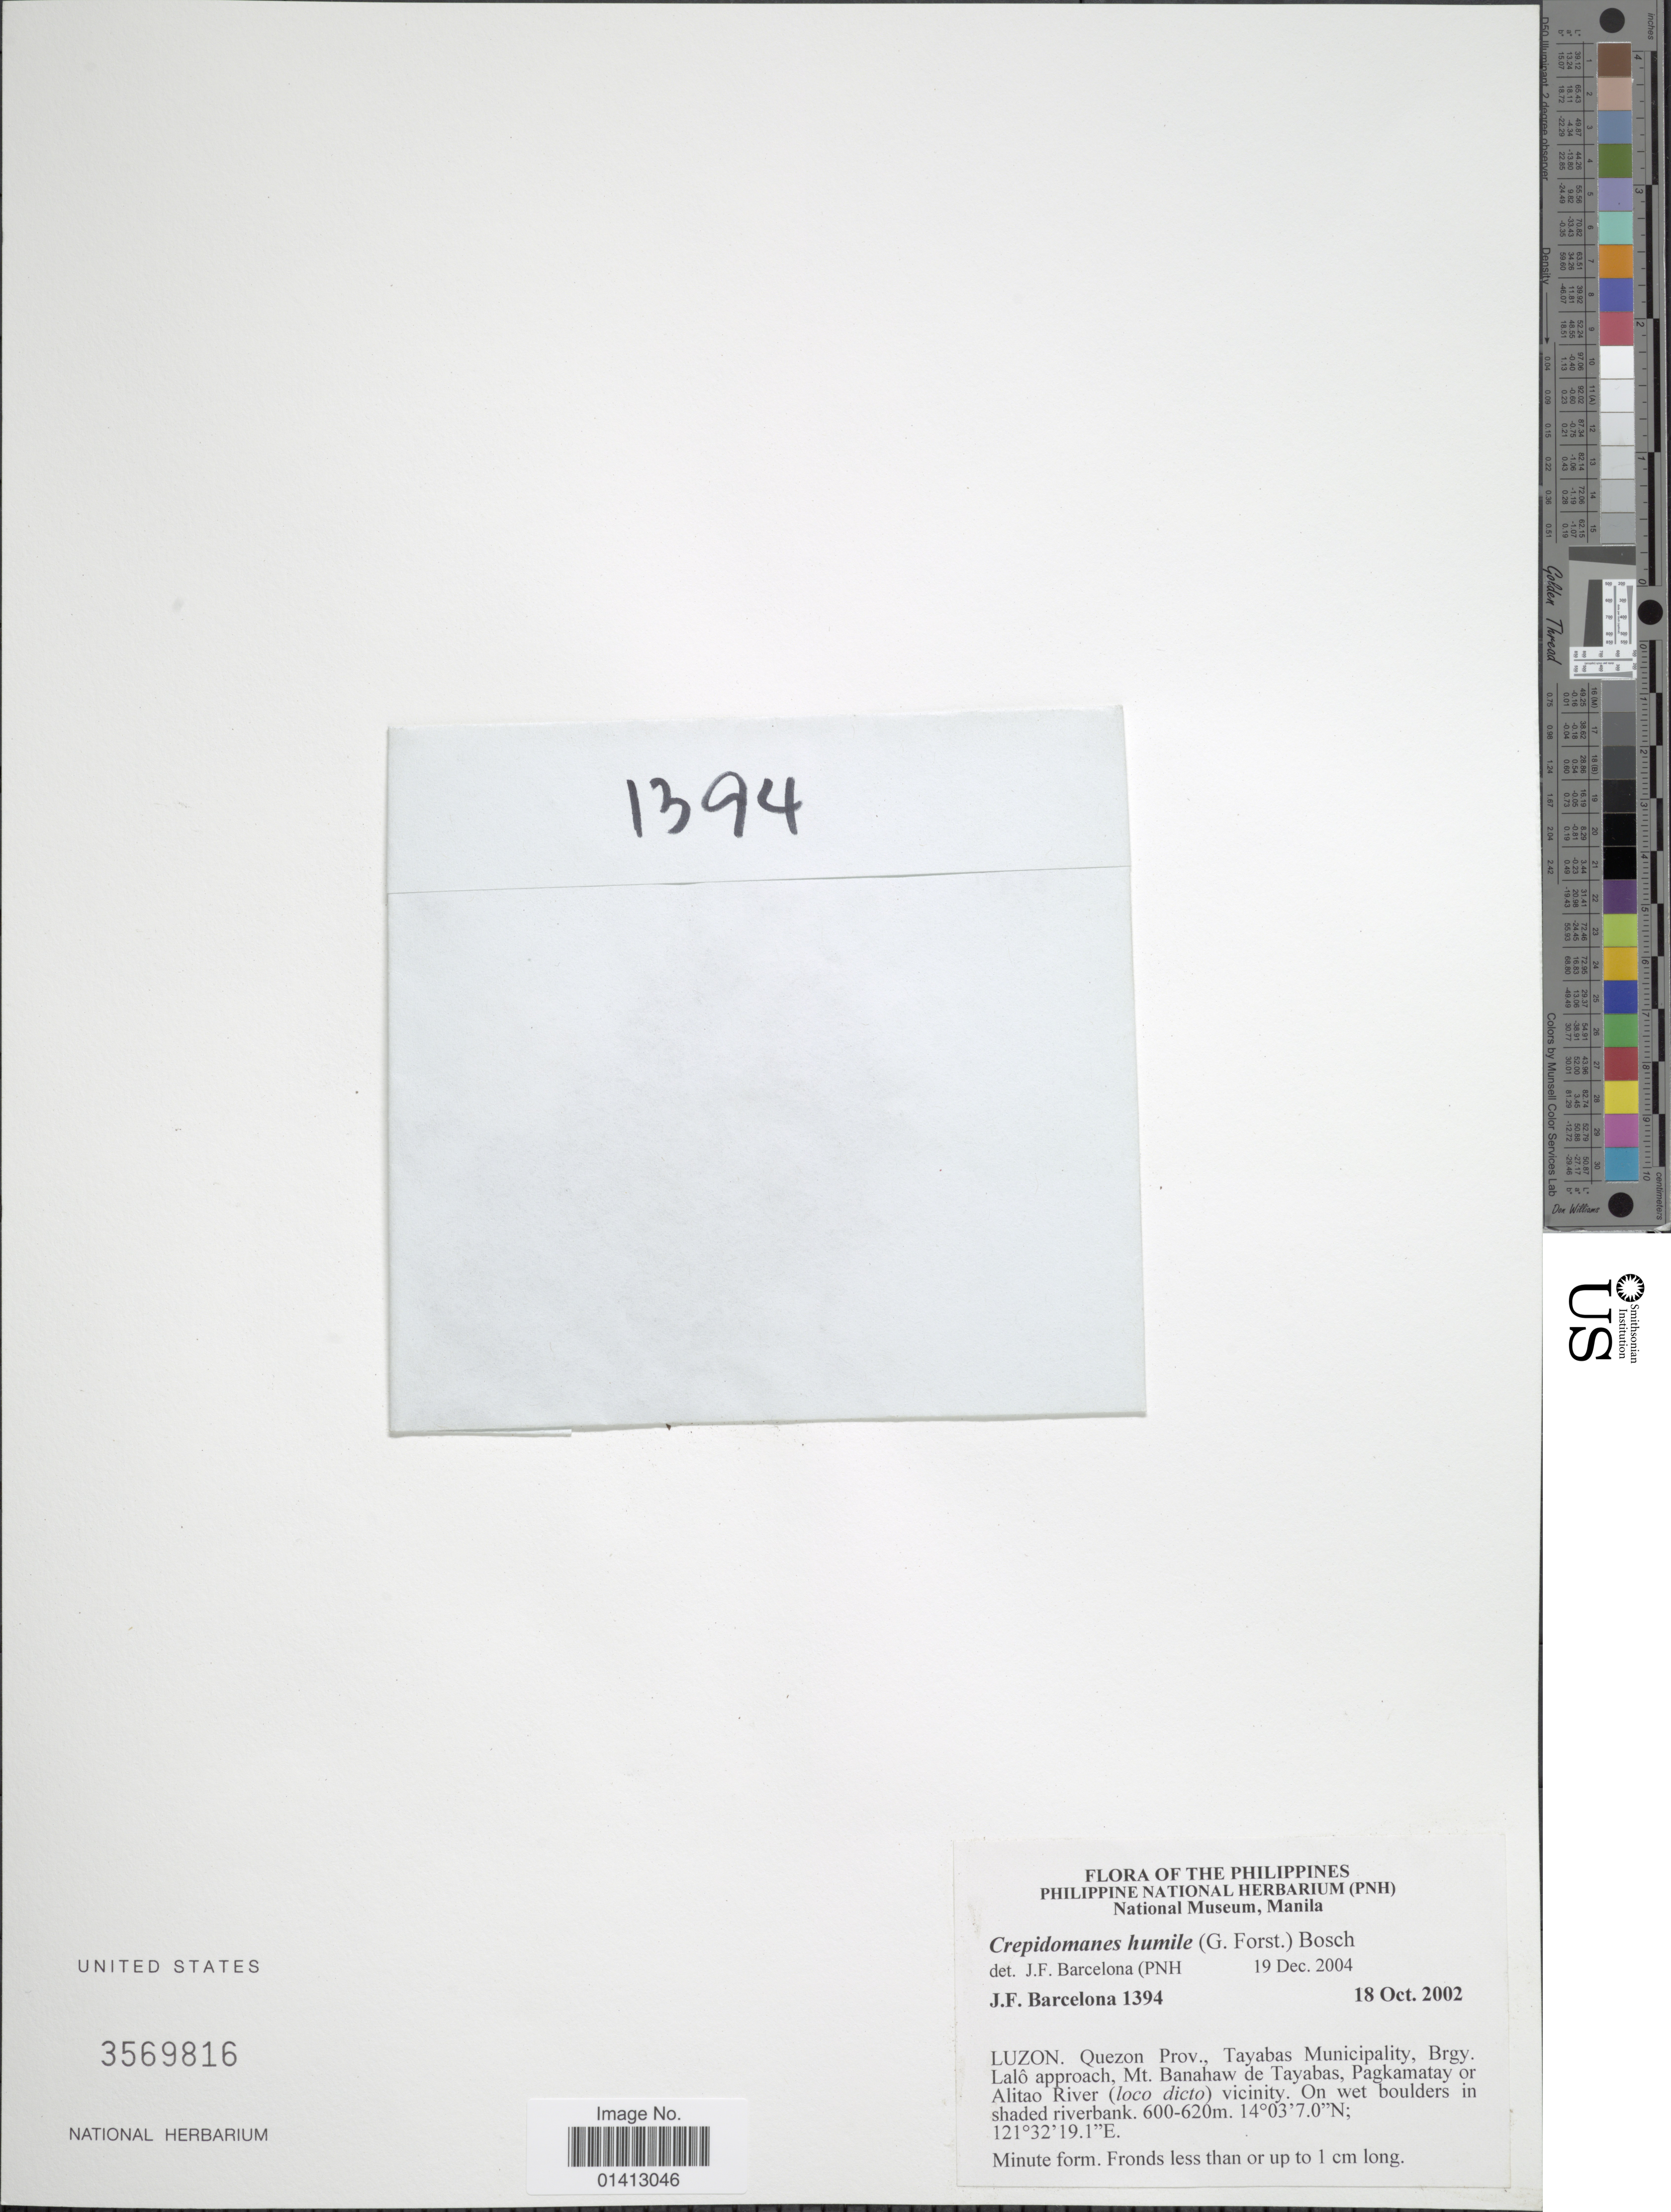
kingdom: Plantae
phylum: Tracheophyta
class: Polypodiopsida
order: Hymenophyllales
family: Hymenophyllaceae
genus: Crepidomanes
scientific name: Crepidomanes humilis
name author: (G. Forst.) Bosch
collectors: J. F. Barcelona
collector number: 1394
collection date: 2002-10-18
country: Philippines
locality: Luzon, Quezon Prov., Tayabas Municipality, Brgy. Lalô approach, Mt Banahaw de Tayabas, Pagkamatay or Alitao River vicinity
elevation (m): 600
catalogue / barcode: US 3569816